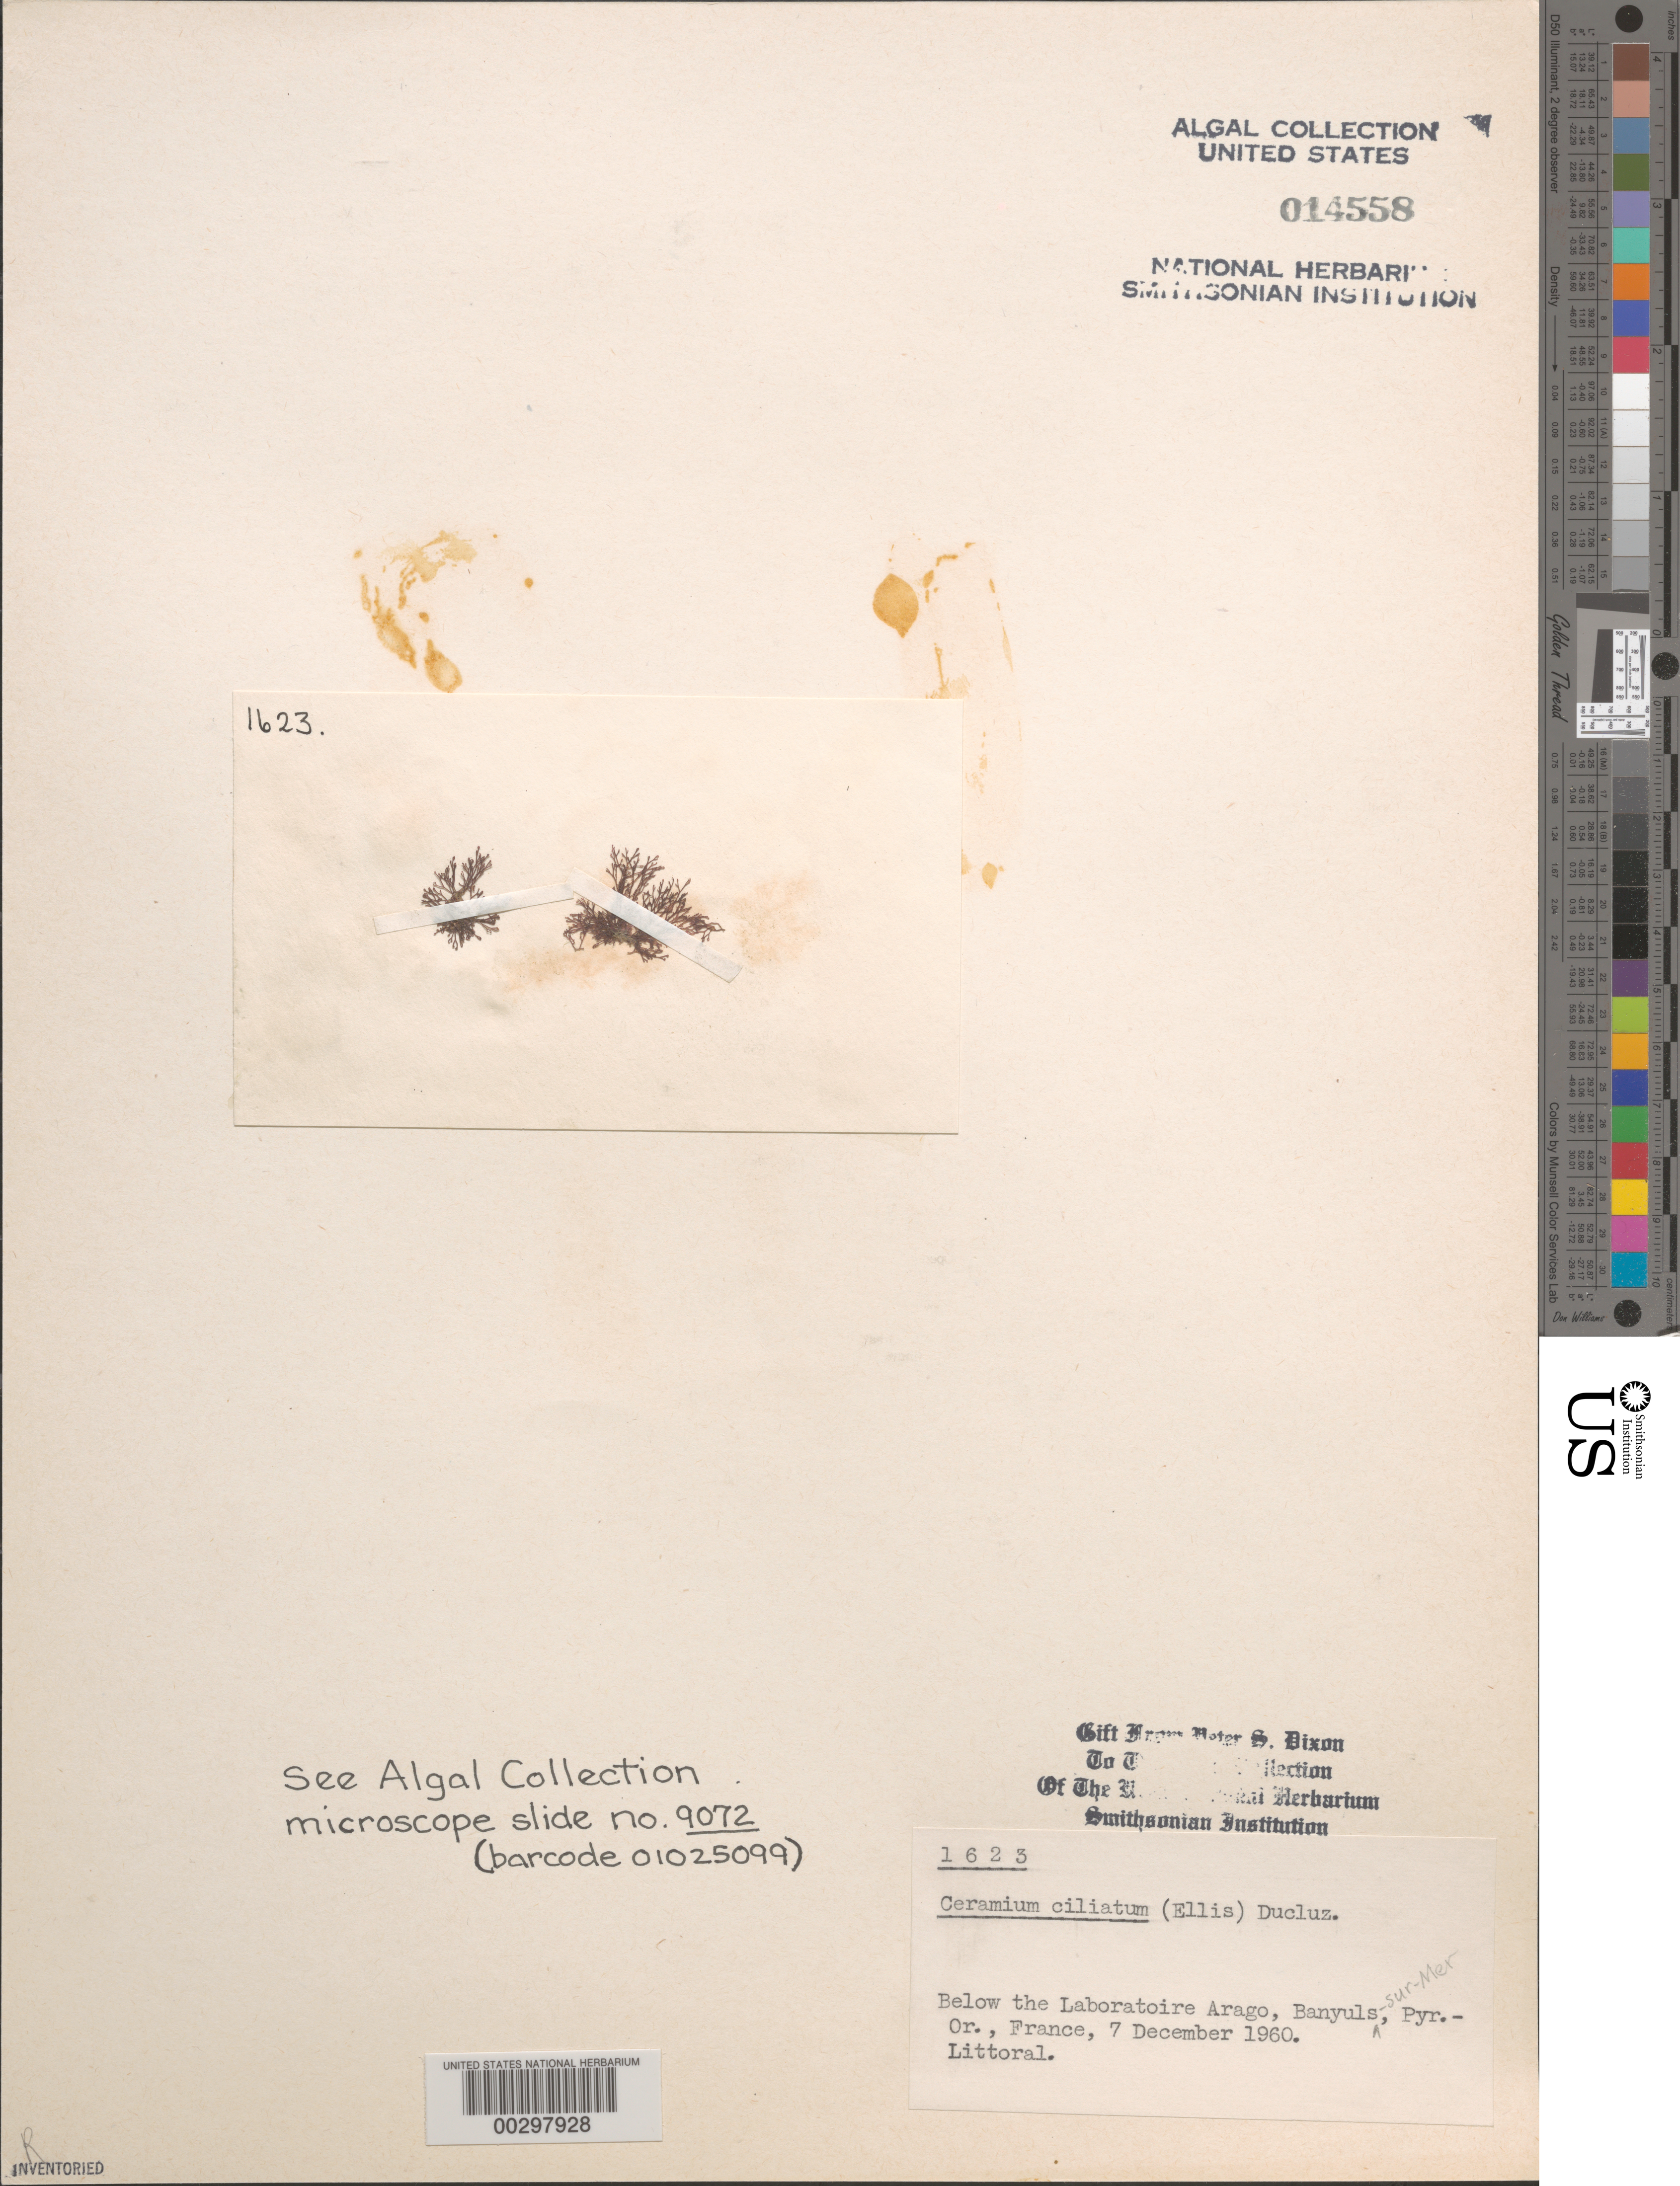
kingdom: Plantae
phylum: Rhodophyta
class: Florideophyceae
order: Ceramiales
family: Ceramiaceae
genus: Ceramium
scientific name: Ceramium ciliatum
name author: (J. Ellis) Ducluzeau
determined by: Dixon, P. S.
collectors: P. S. Dixon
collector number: PSD 1623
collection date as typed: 07 Dec 1960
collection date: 1960-12-07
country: France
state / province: Occitanie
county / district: Pyrénées-Orientales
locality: Below Laboratoire Arago, Banyuls-sur-Mer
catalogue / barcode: US 14558